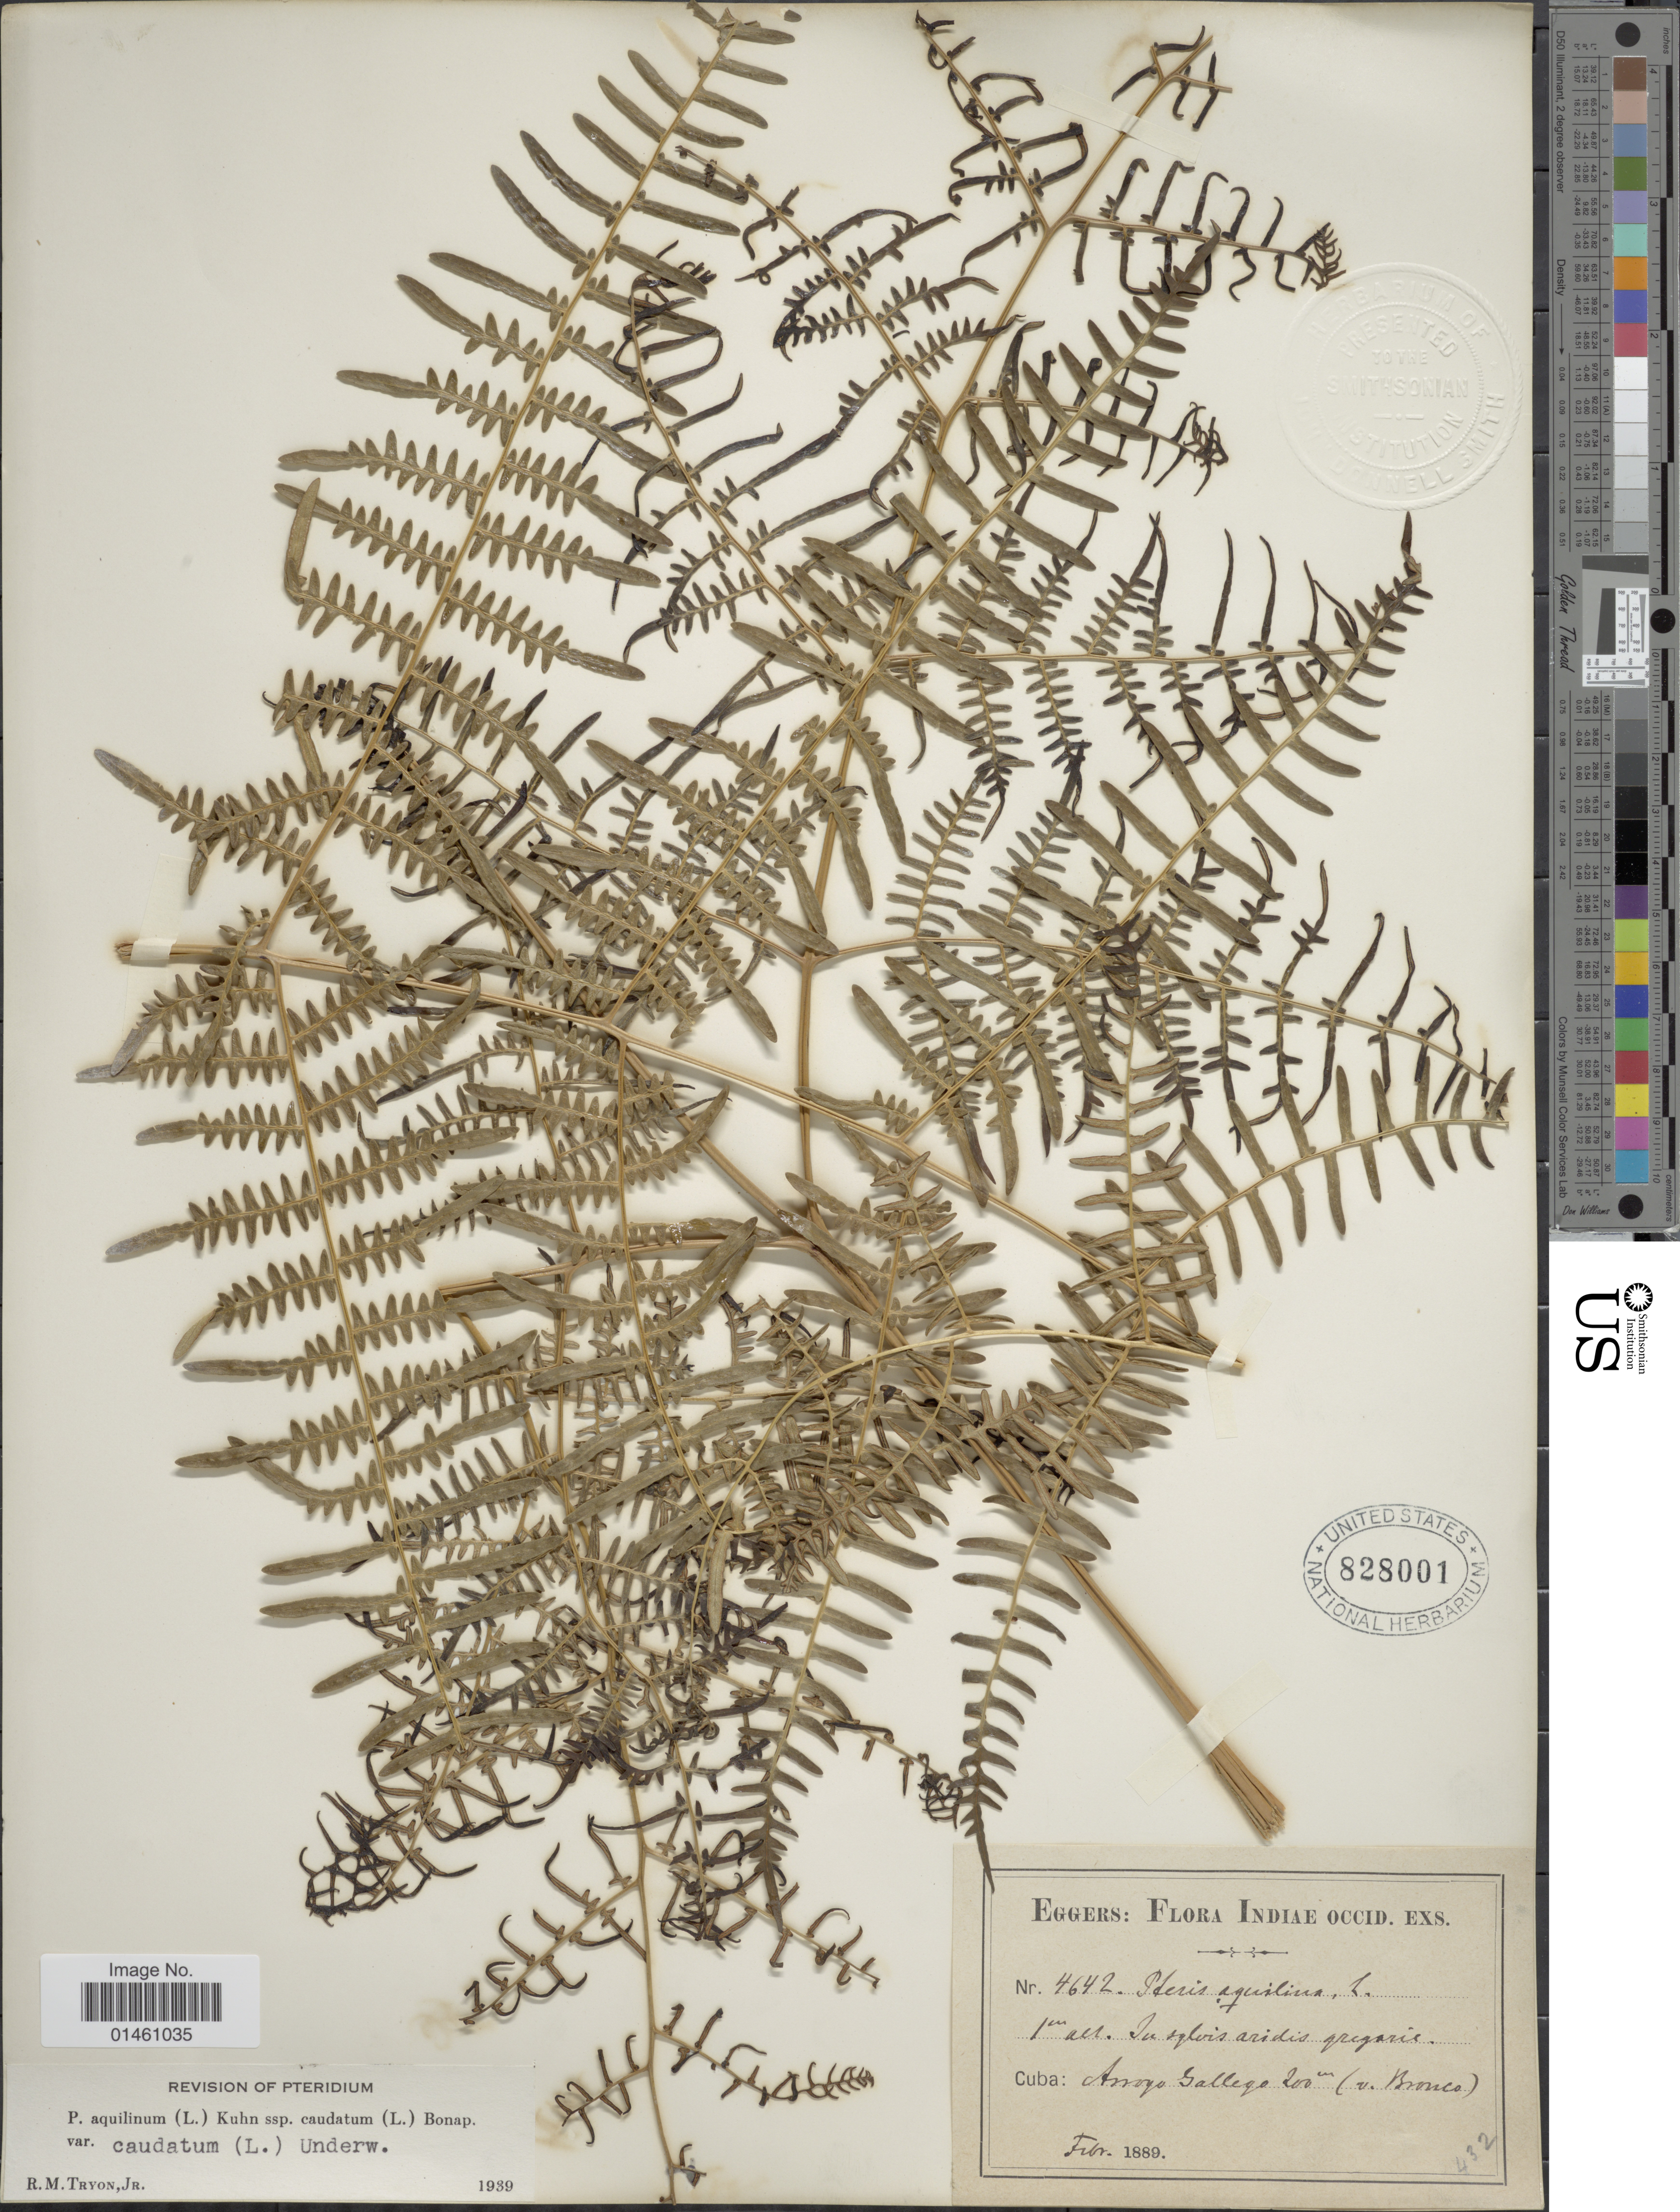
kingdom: Plantae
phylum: Tracheophyta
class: Polypodiopsida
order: Polypodiales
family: Dennstaedtiaceae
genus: Pteridium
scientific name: Pteridium caudatum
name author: (L.) Maxon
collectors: -. Eggers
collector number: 4642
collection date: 1889-02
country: Cuba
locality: Flora Indiae Occid. exs., Arroyo Gallego (v. Bronco).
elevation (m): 200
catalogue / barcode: US 828001